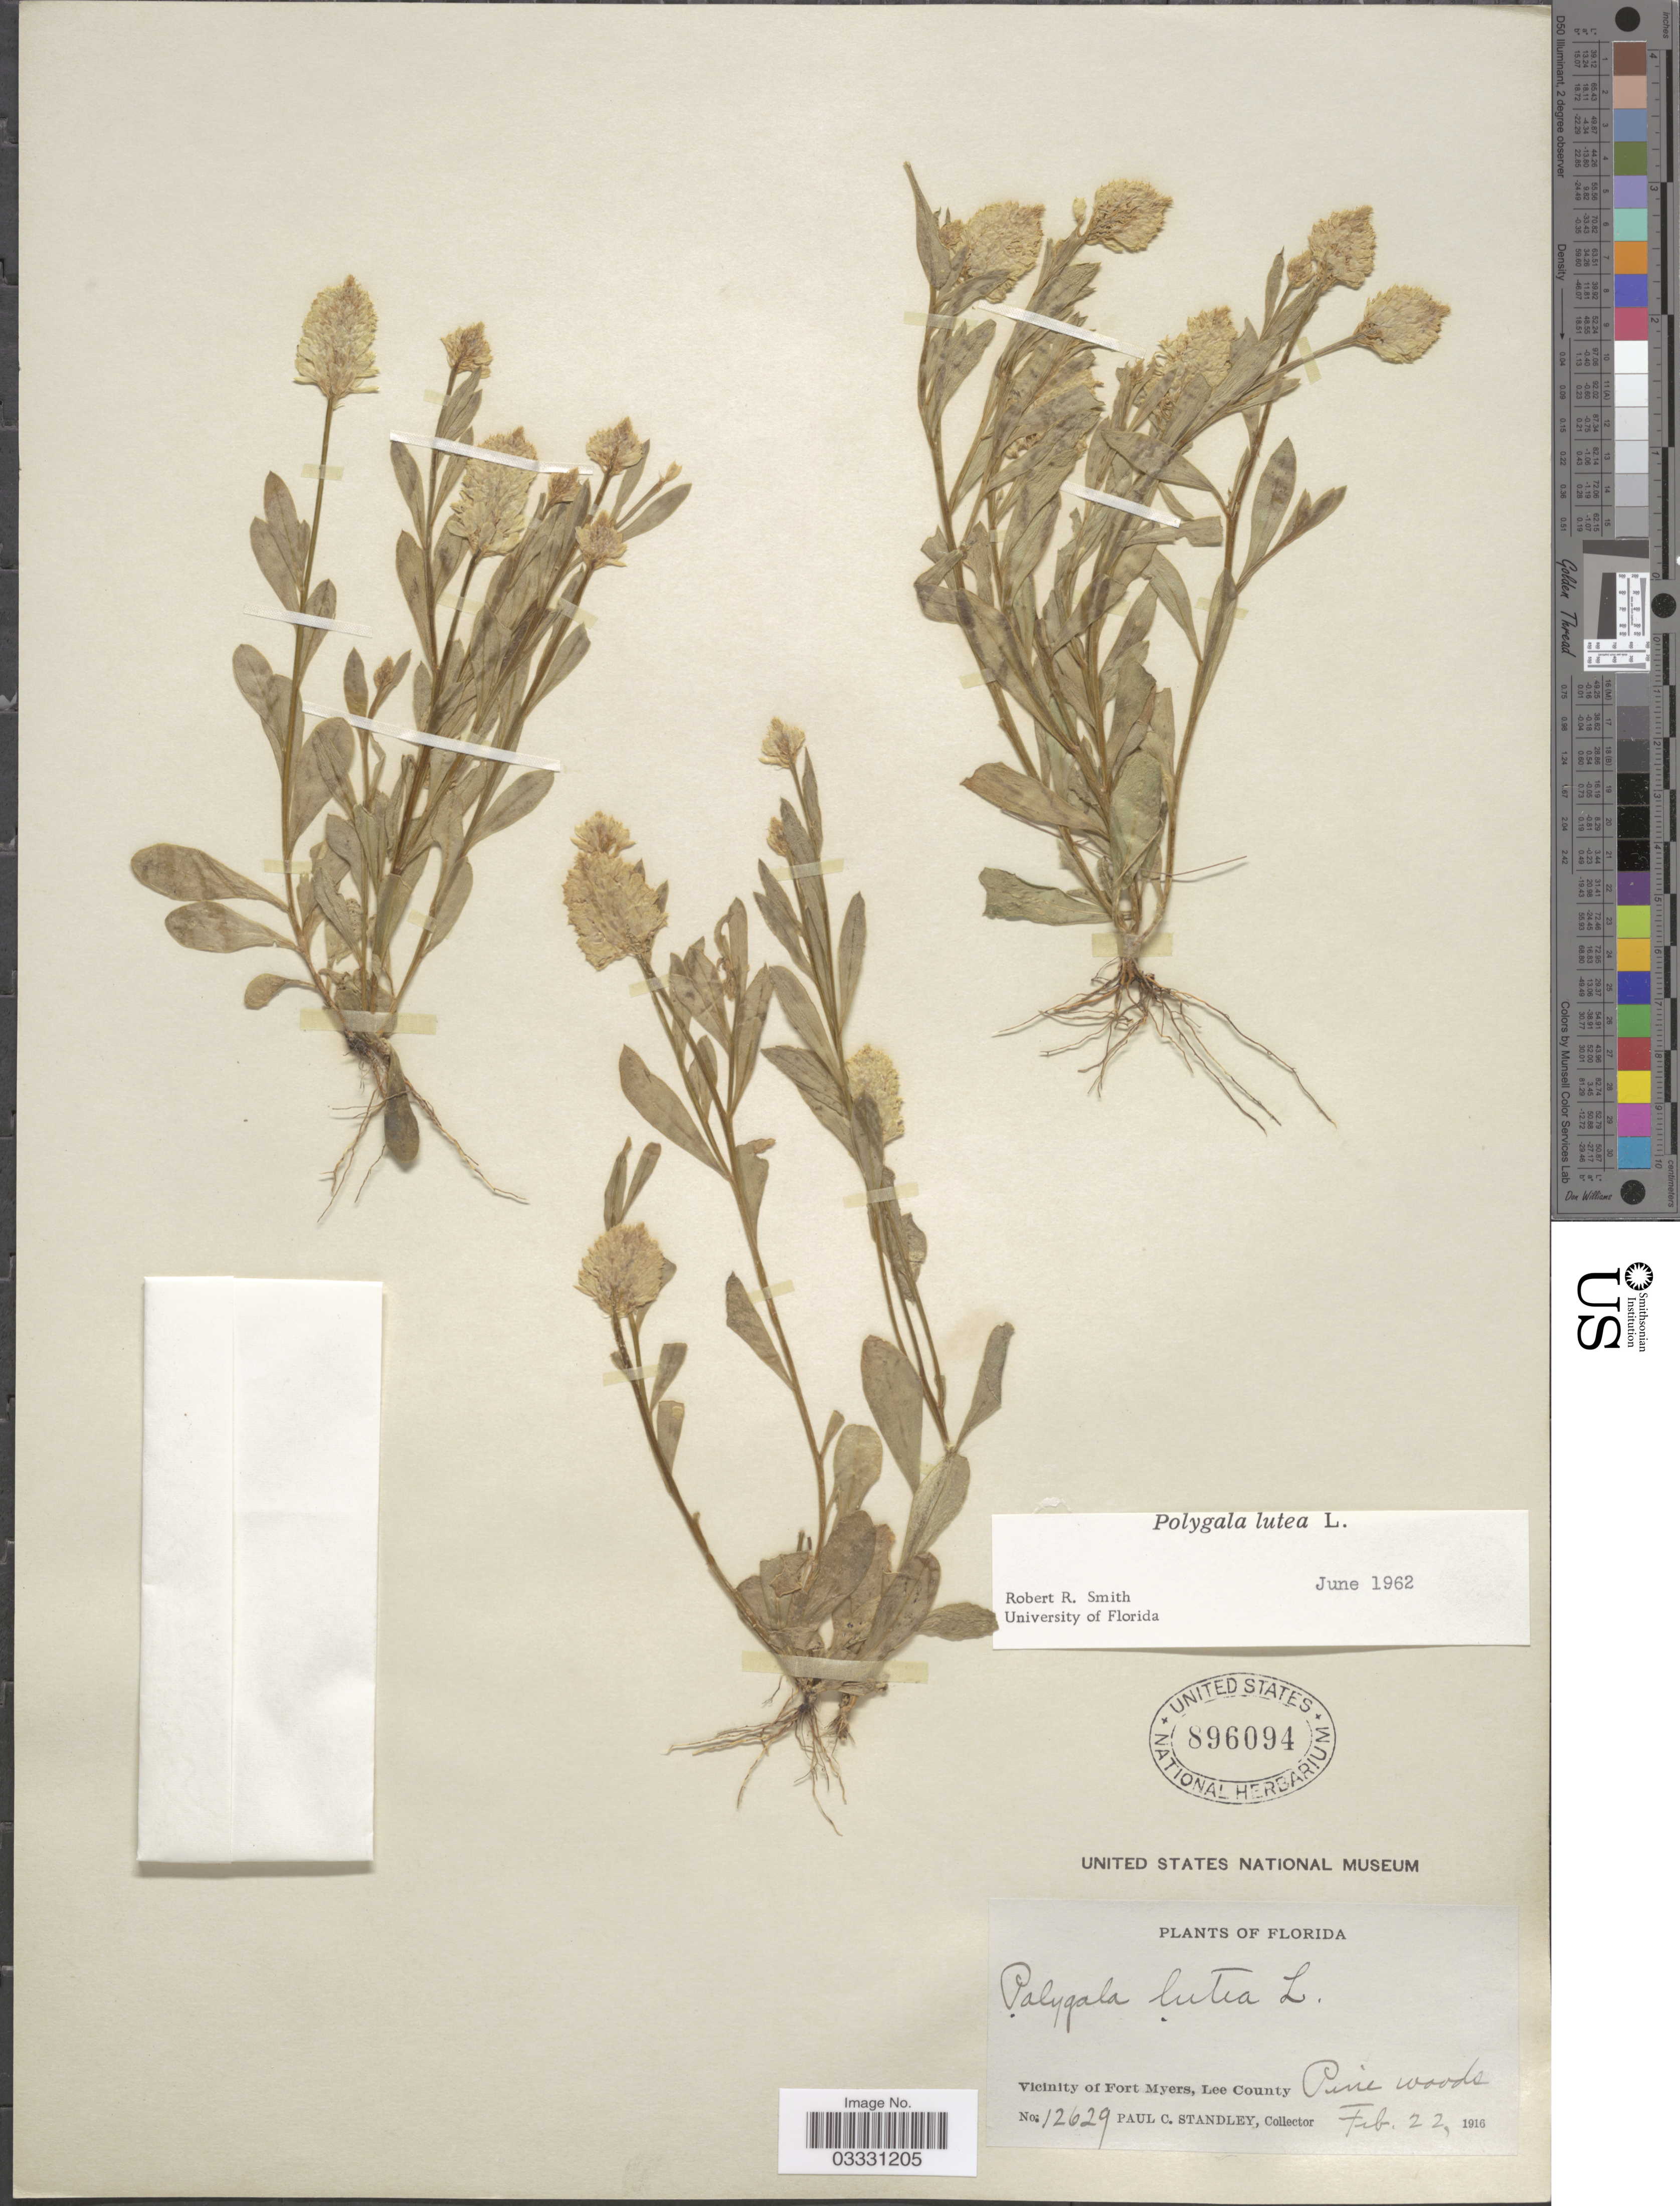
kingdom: Plantae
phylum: Tracheophyta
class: Magnoliopsida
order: Fabales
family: Polygalaceae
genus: Polygala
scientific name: Polygala lutea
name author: L.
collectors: P. C. Standley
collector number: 12629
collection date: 1916-02-22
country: United States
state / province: Florida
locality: Vicinity of Fort Myers, Lee County.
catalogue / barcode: US 896094